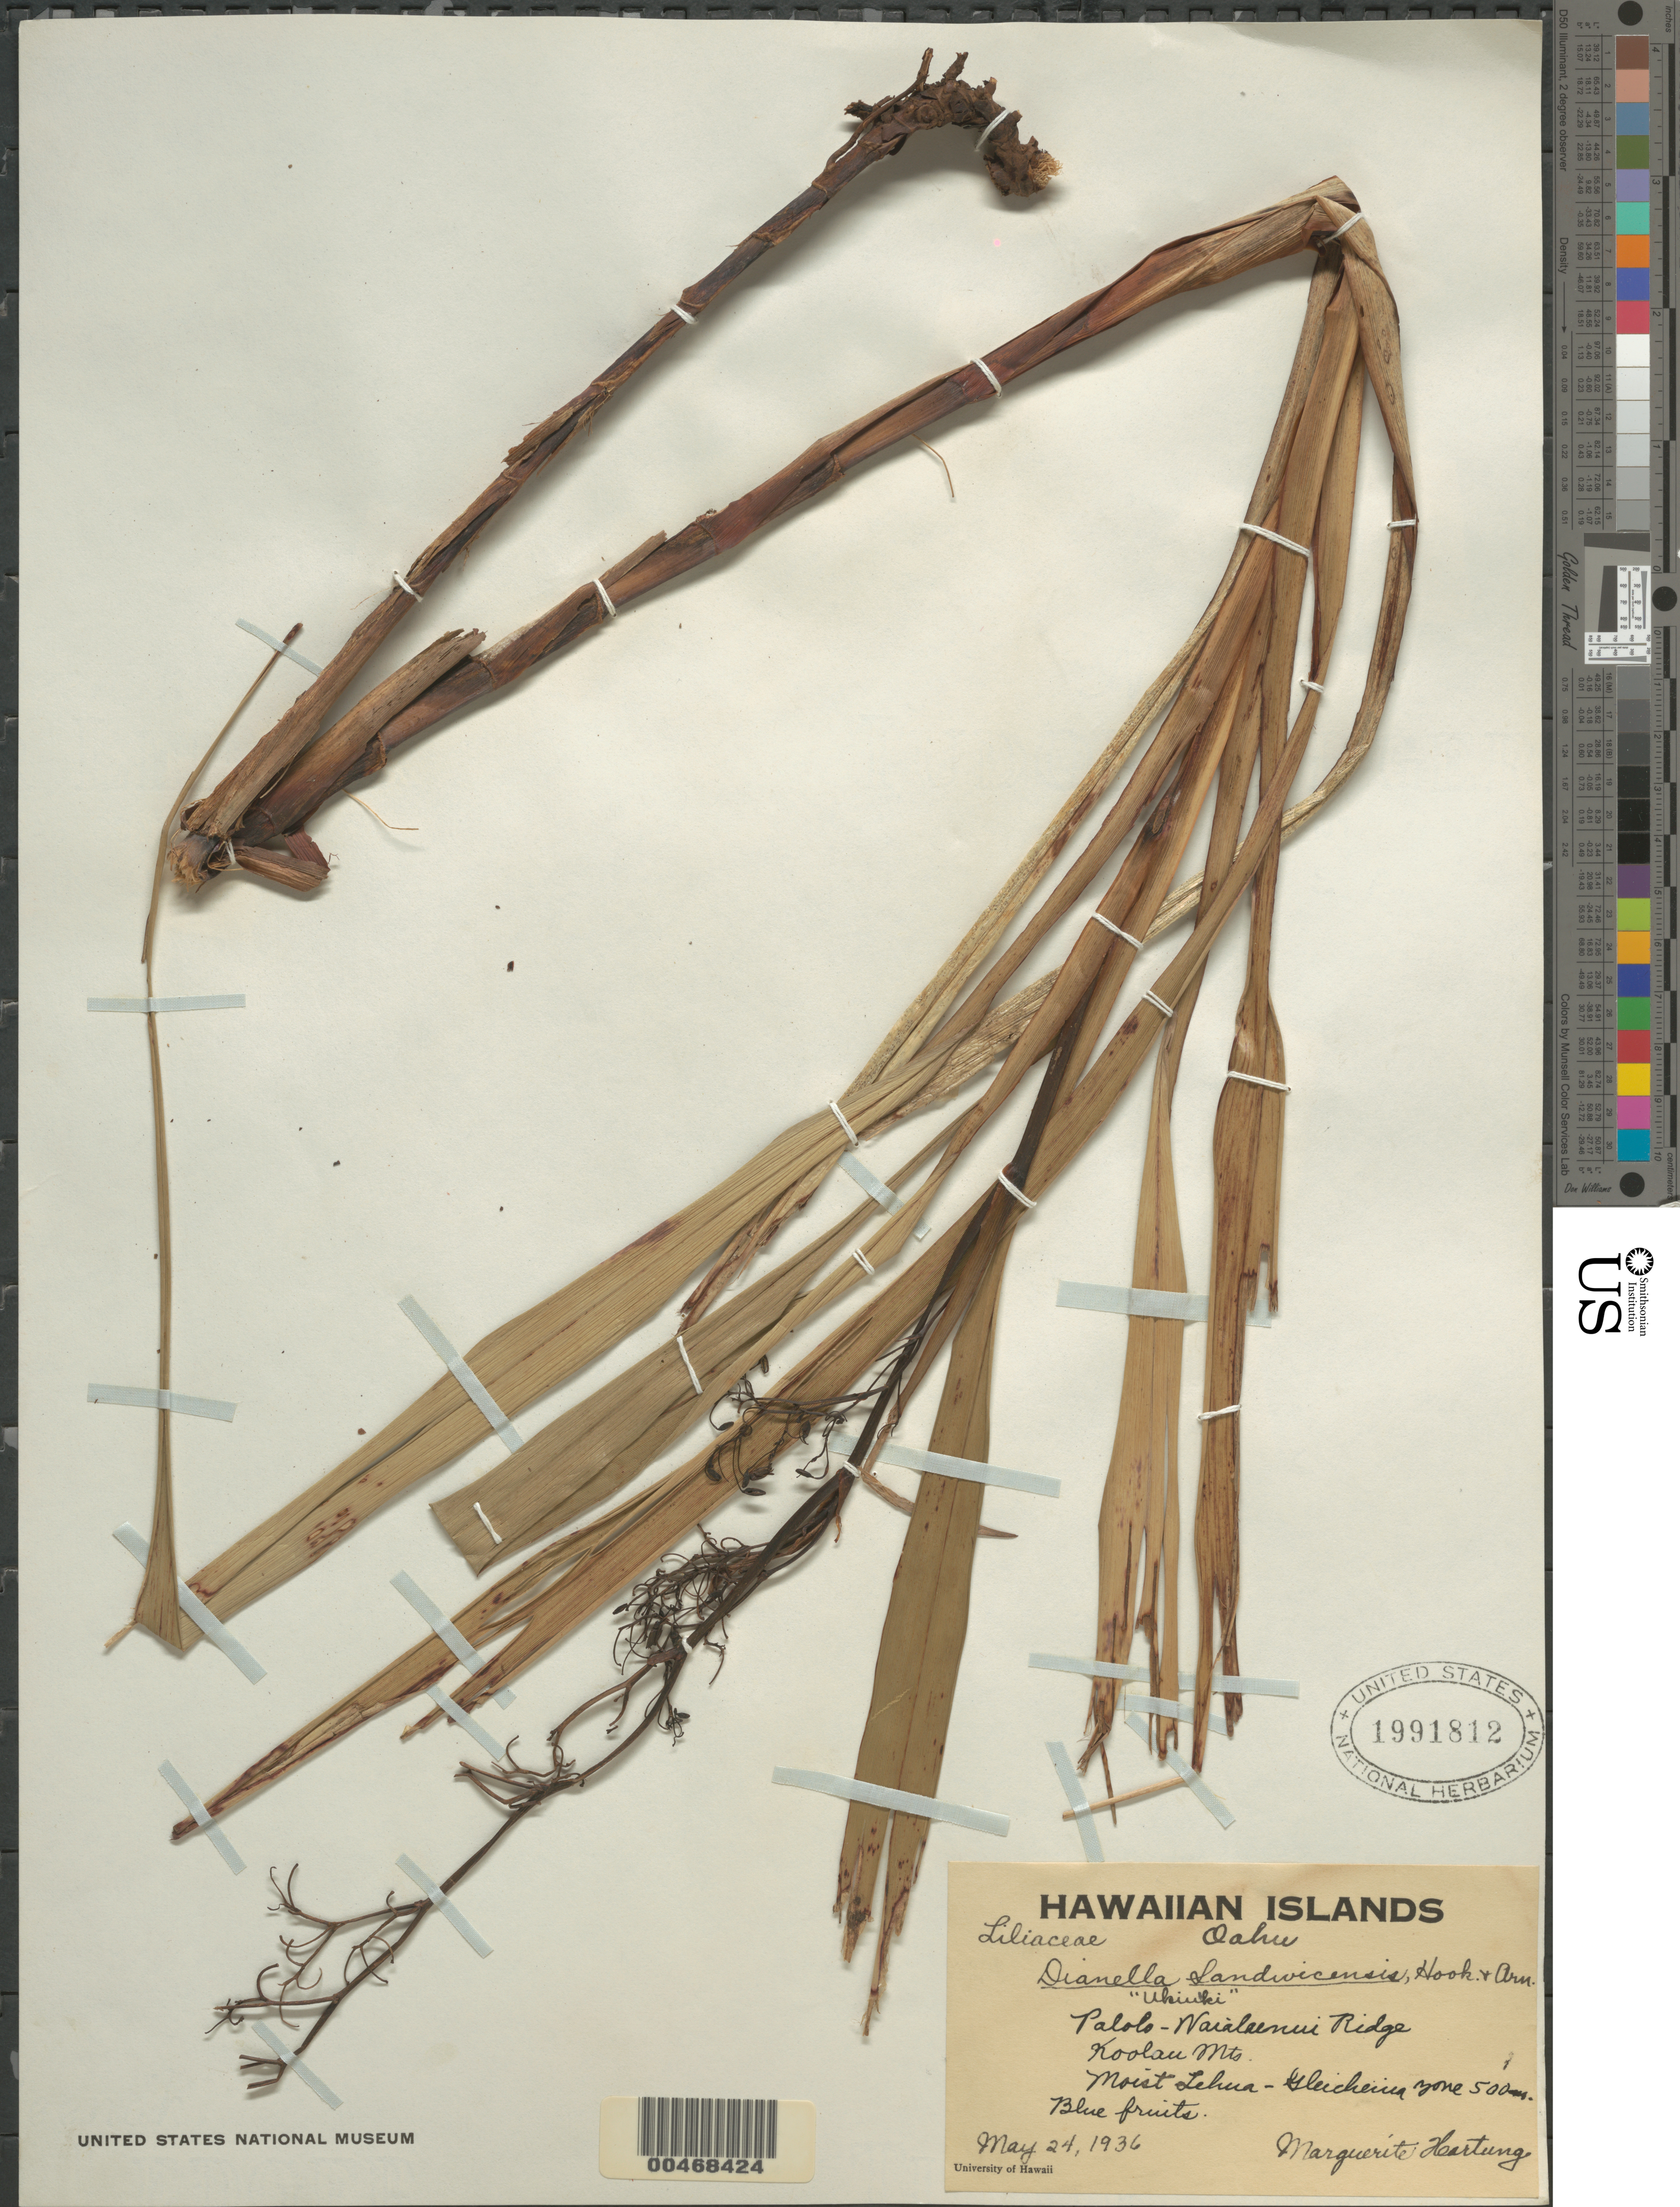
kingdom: Plantae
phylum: Tracheophyta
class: Liliopsida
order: Asparagales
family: Asphodelaceae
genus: Dianella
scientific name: Dianella sandwicensis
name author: Hook. & Arn.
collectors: M. Heartung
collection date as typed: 24 May 1936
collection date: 1936-05-24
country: United States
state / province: Hawaii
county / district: Honolulu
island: Oahu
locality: Palolo-Waialaenui Ridge, Koolau Mts.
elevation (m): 500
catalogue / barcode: US 1991812